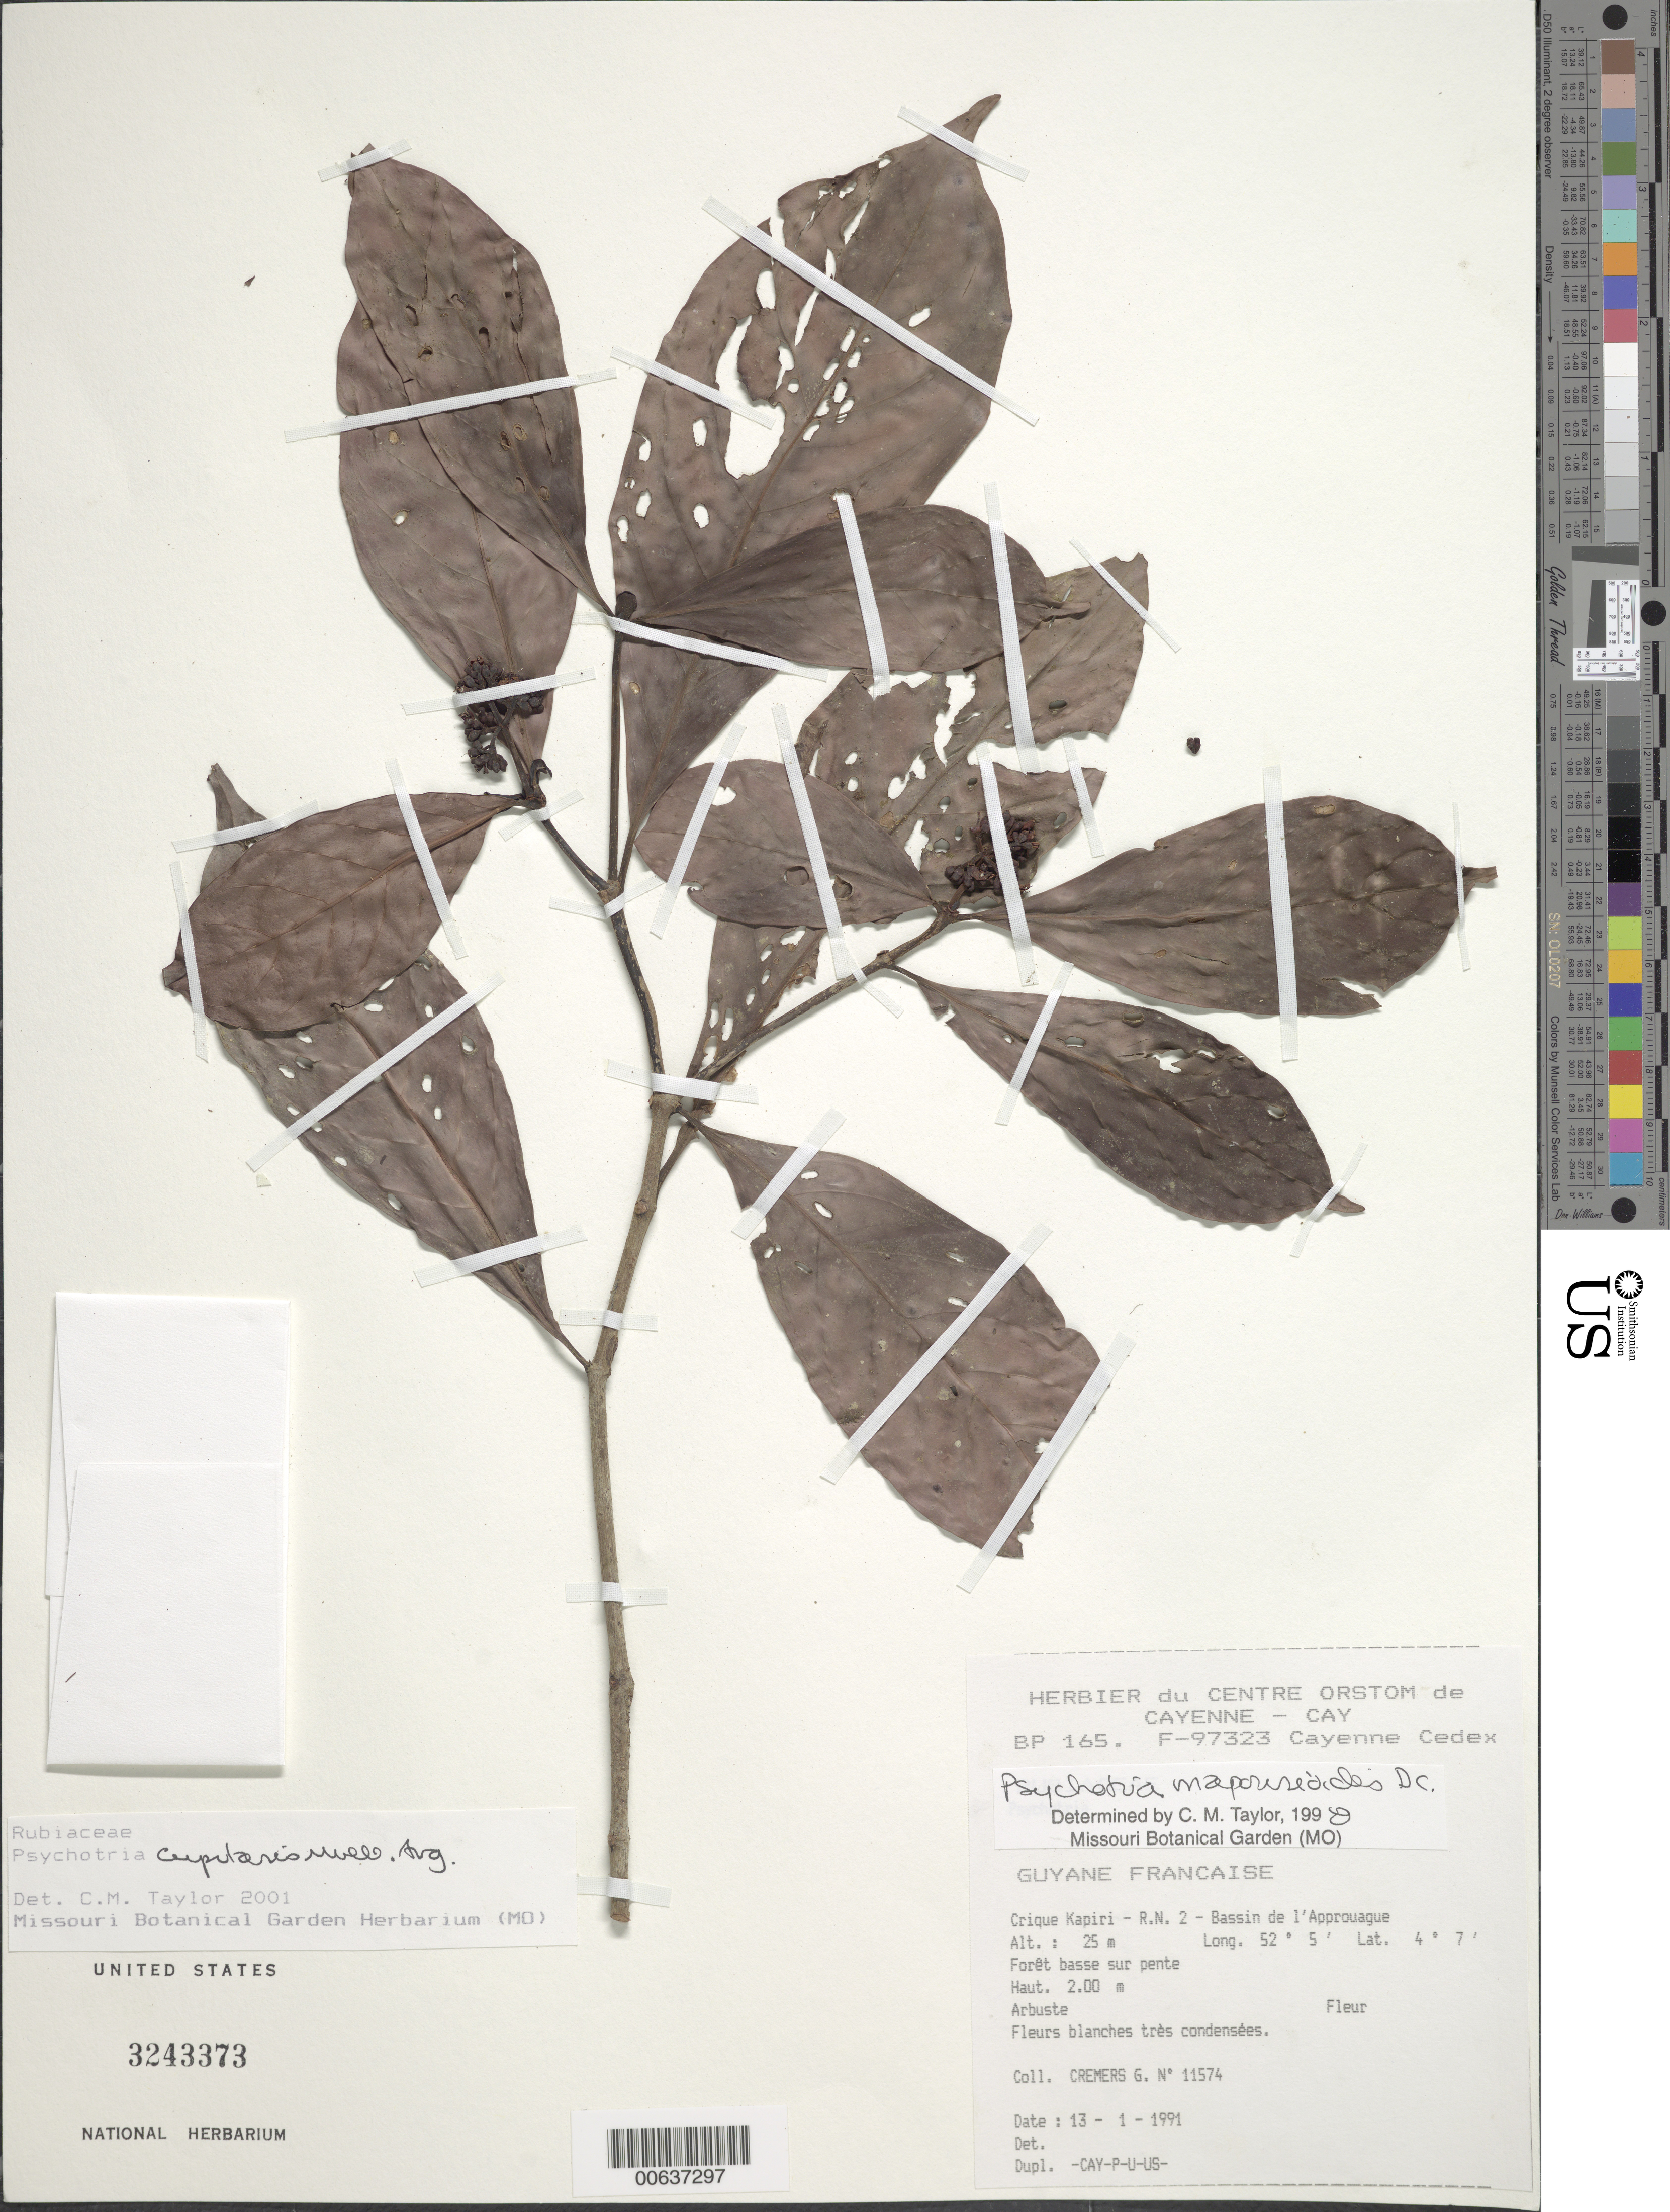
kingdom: Plantae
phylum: Tracheophyta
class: Magnoliopsida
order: Gentianales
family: Rubiaceae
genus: Psychotria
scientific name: Psychotria cupularis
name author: (Müll. Arg.) Standl.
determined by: Taylor, Charlotte M.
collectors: G. Cremers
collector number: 11574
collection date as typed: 13-Jan-91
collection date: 1991-01-13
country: French Guiana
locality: Crique Kapiri, R.N. 2, Bassin de l'Approuague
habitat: Low altitude forest on slope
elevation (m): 25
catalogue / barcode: US 3243373